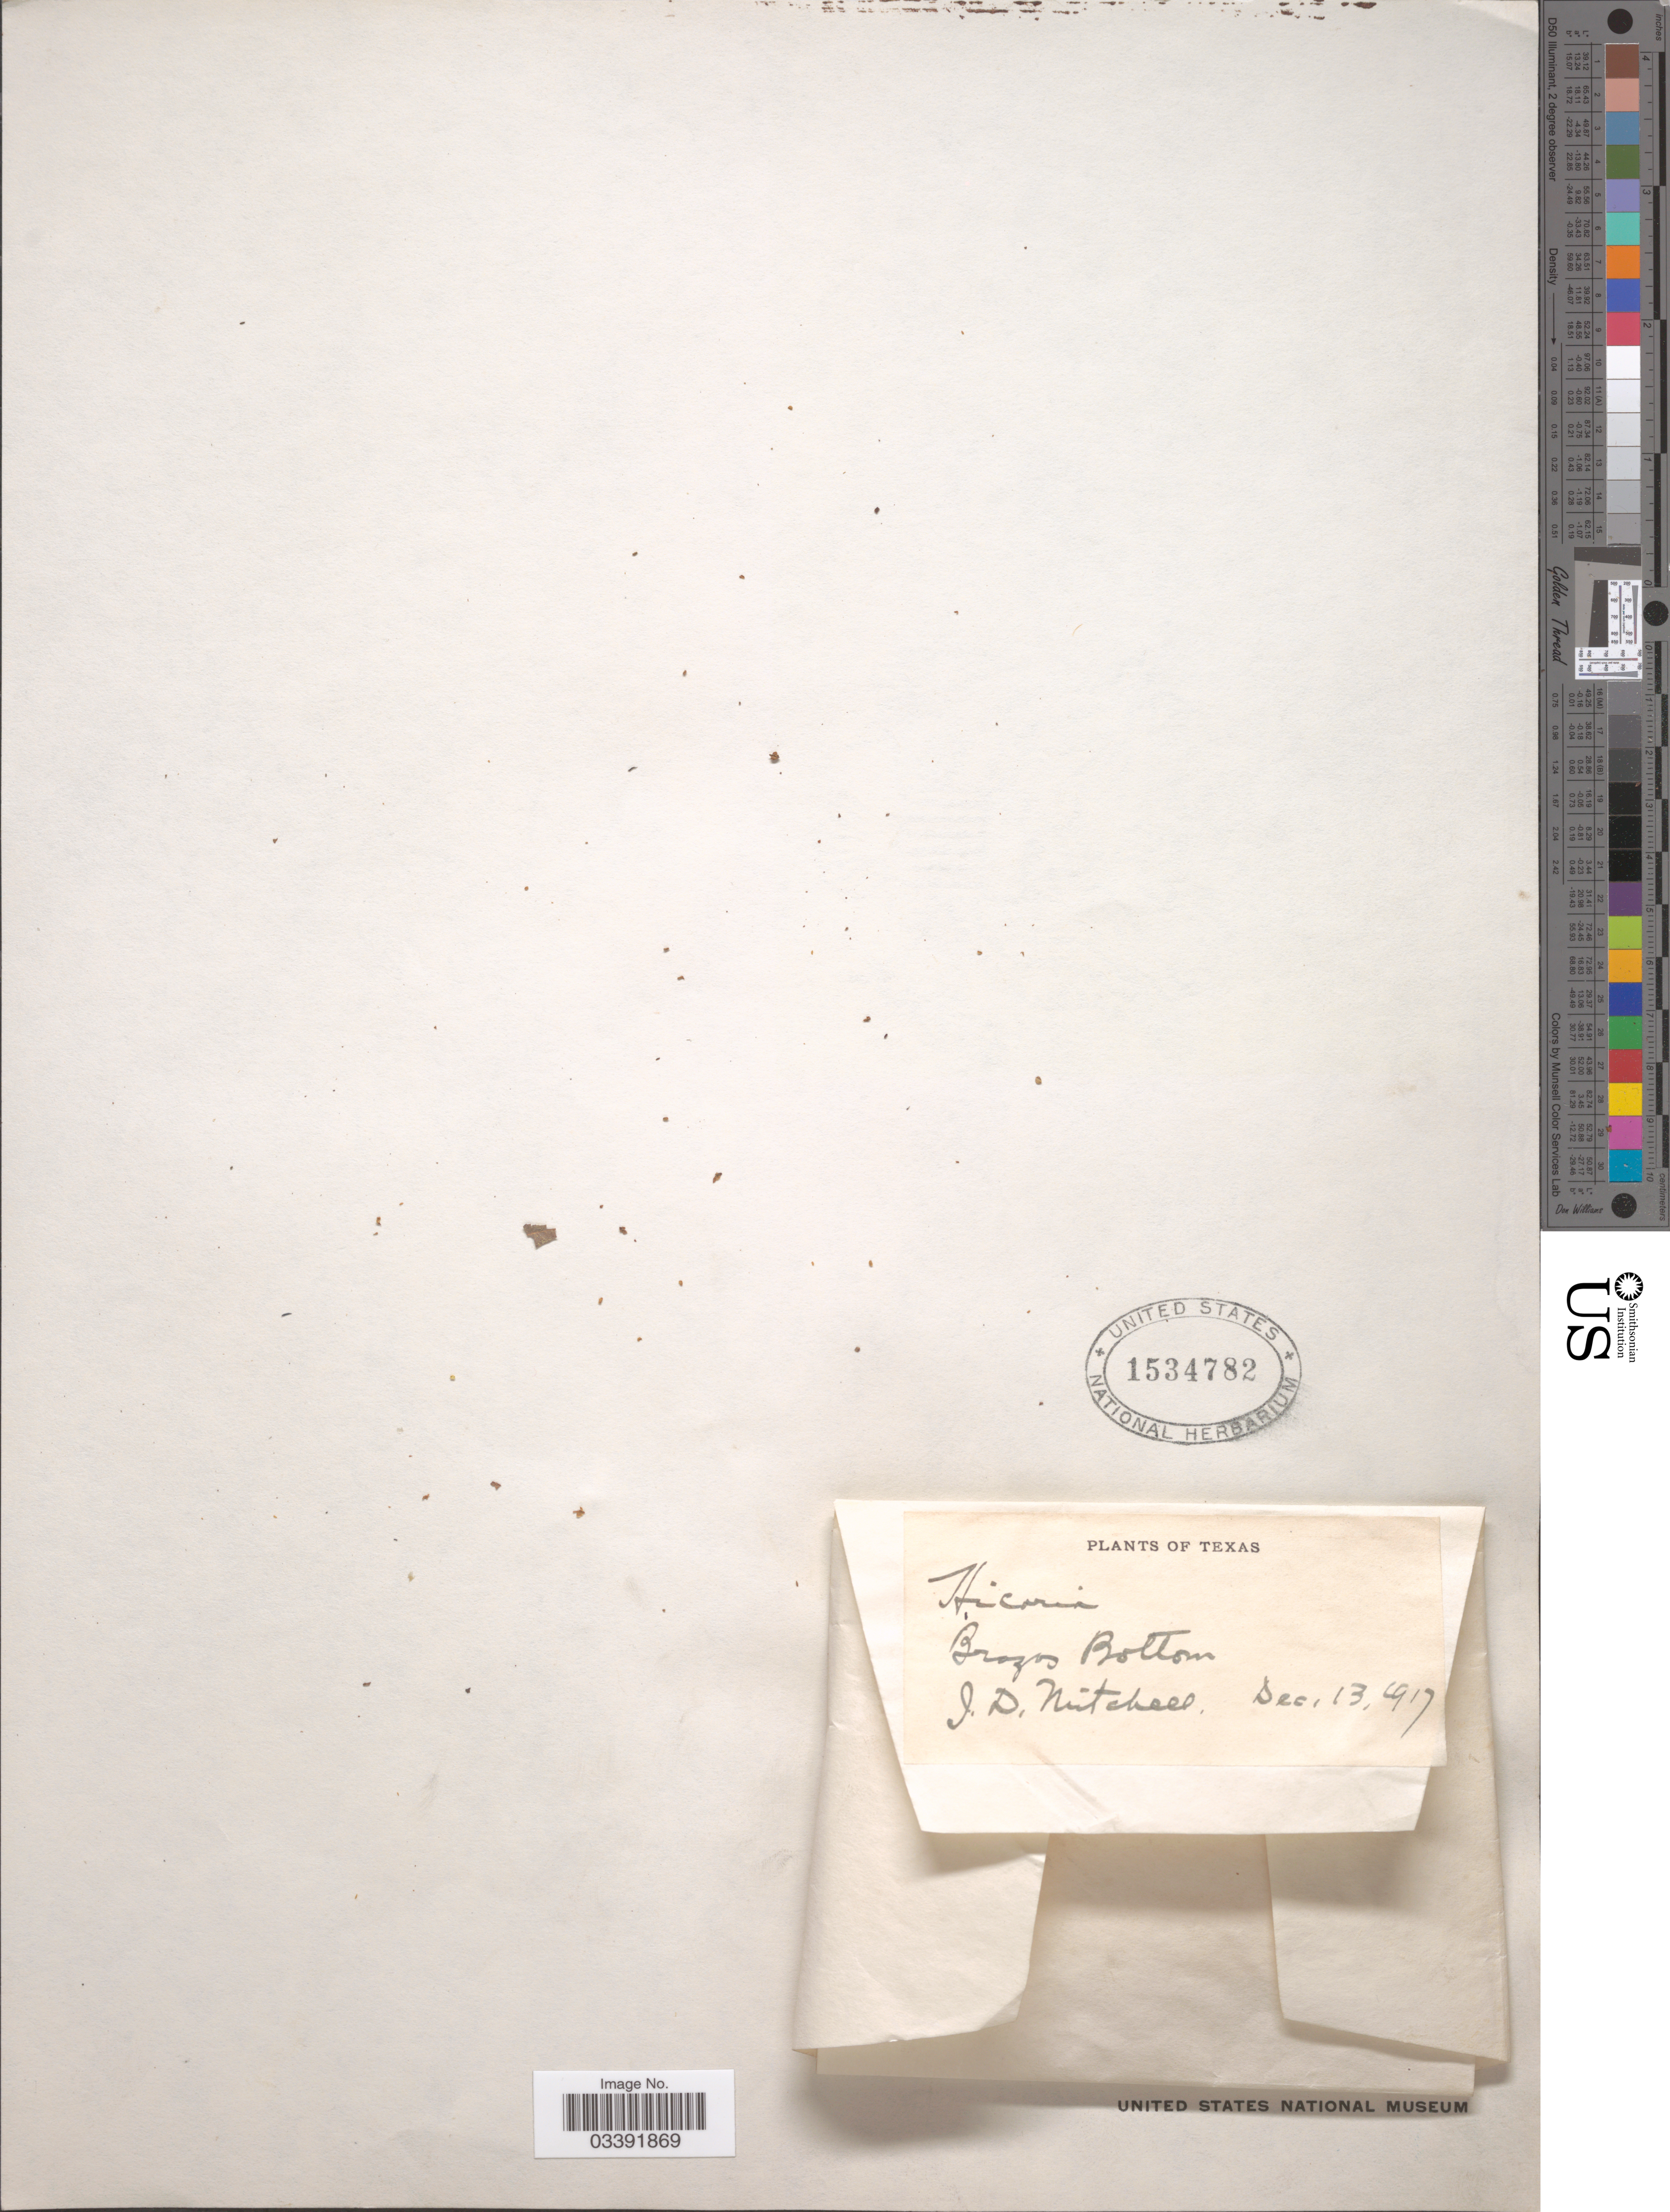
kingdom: Plantae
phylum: Tracheophyta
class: Magnoliopsida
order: Fagales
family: Juglandaceae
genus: Carya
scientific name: Carya illinoinensis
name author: (Wangenh.) K. Koch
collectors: J. D. Mitchell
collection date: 1917-12-13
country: United States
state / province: Texas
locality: Brozos Bolton.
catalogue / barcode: US 1534782